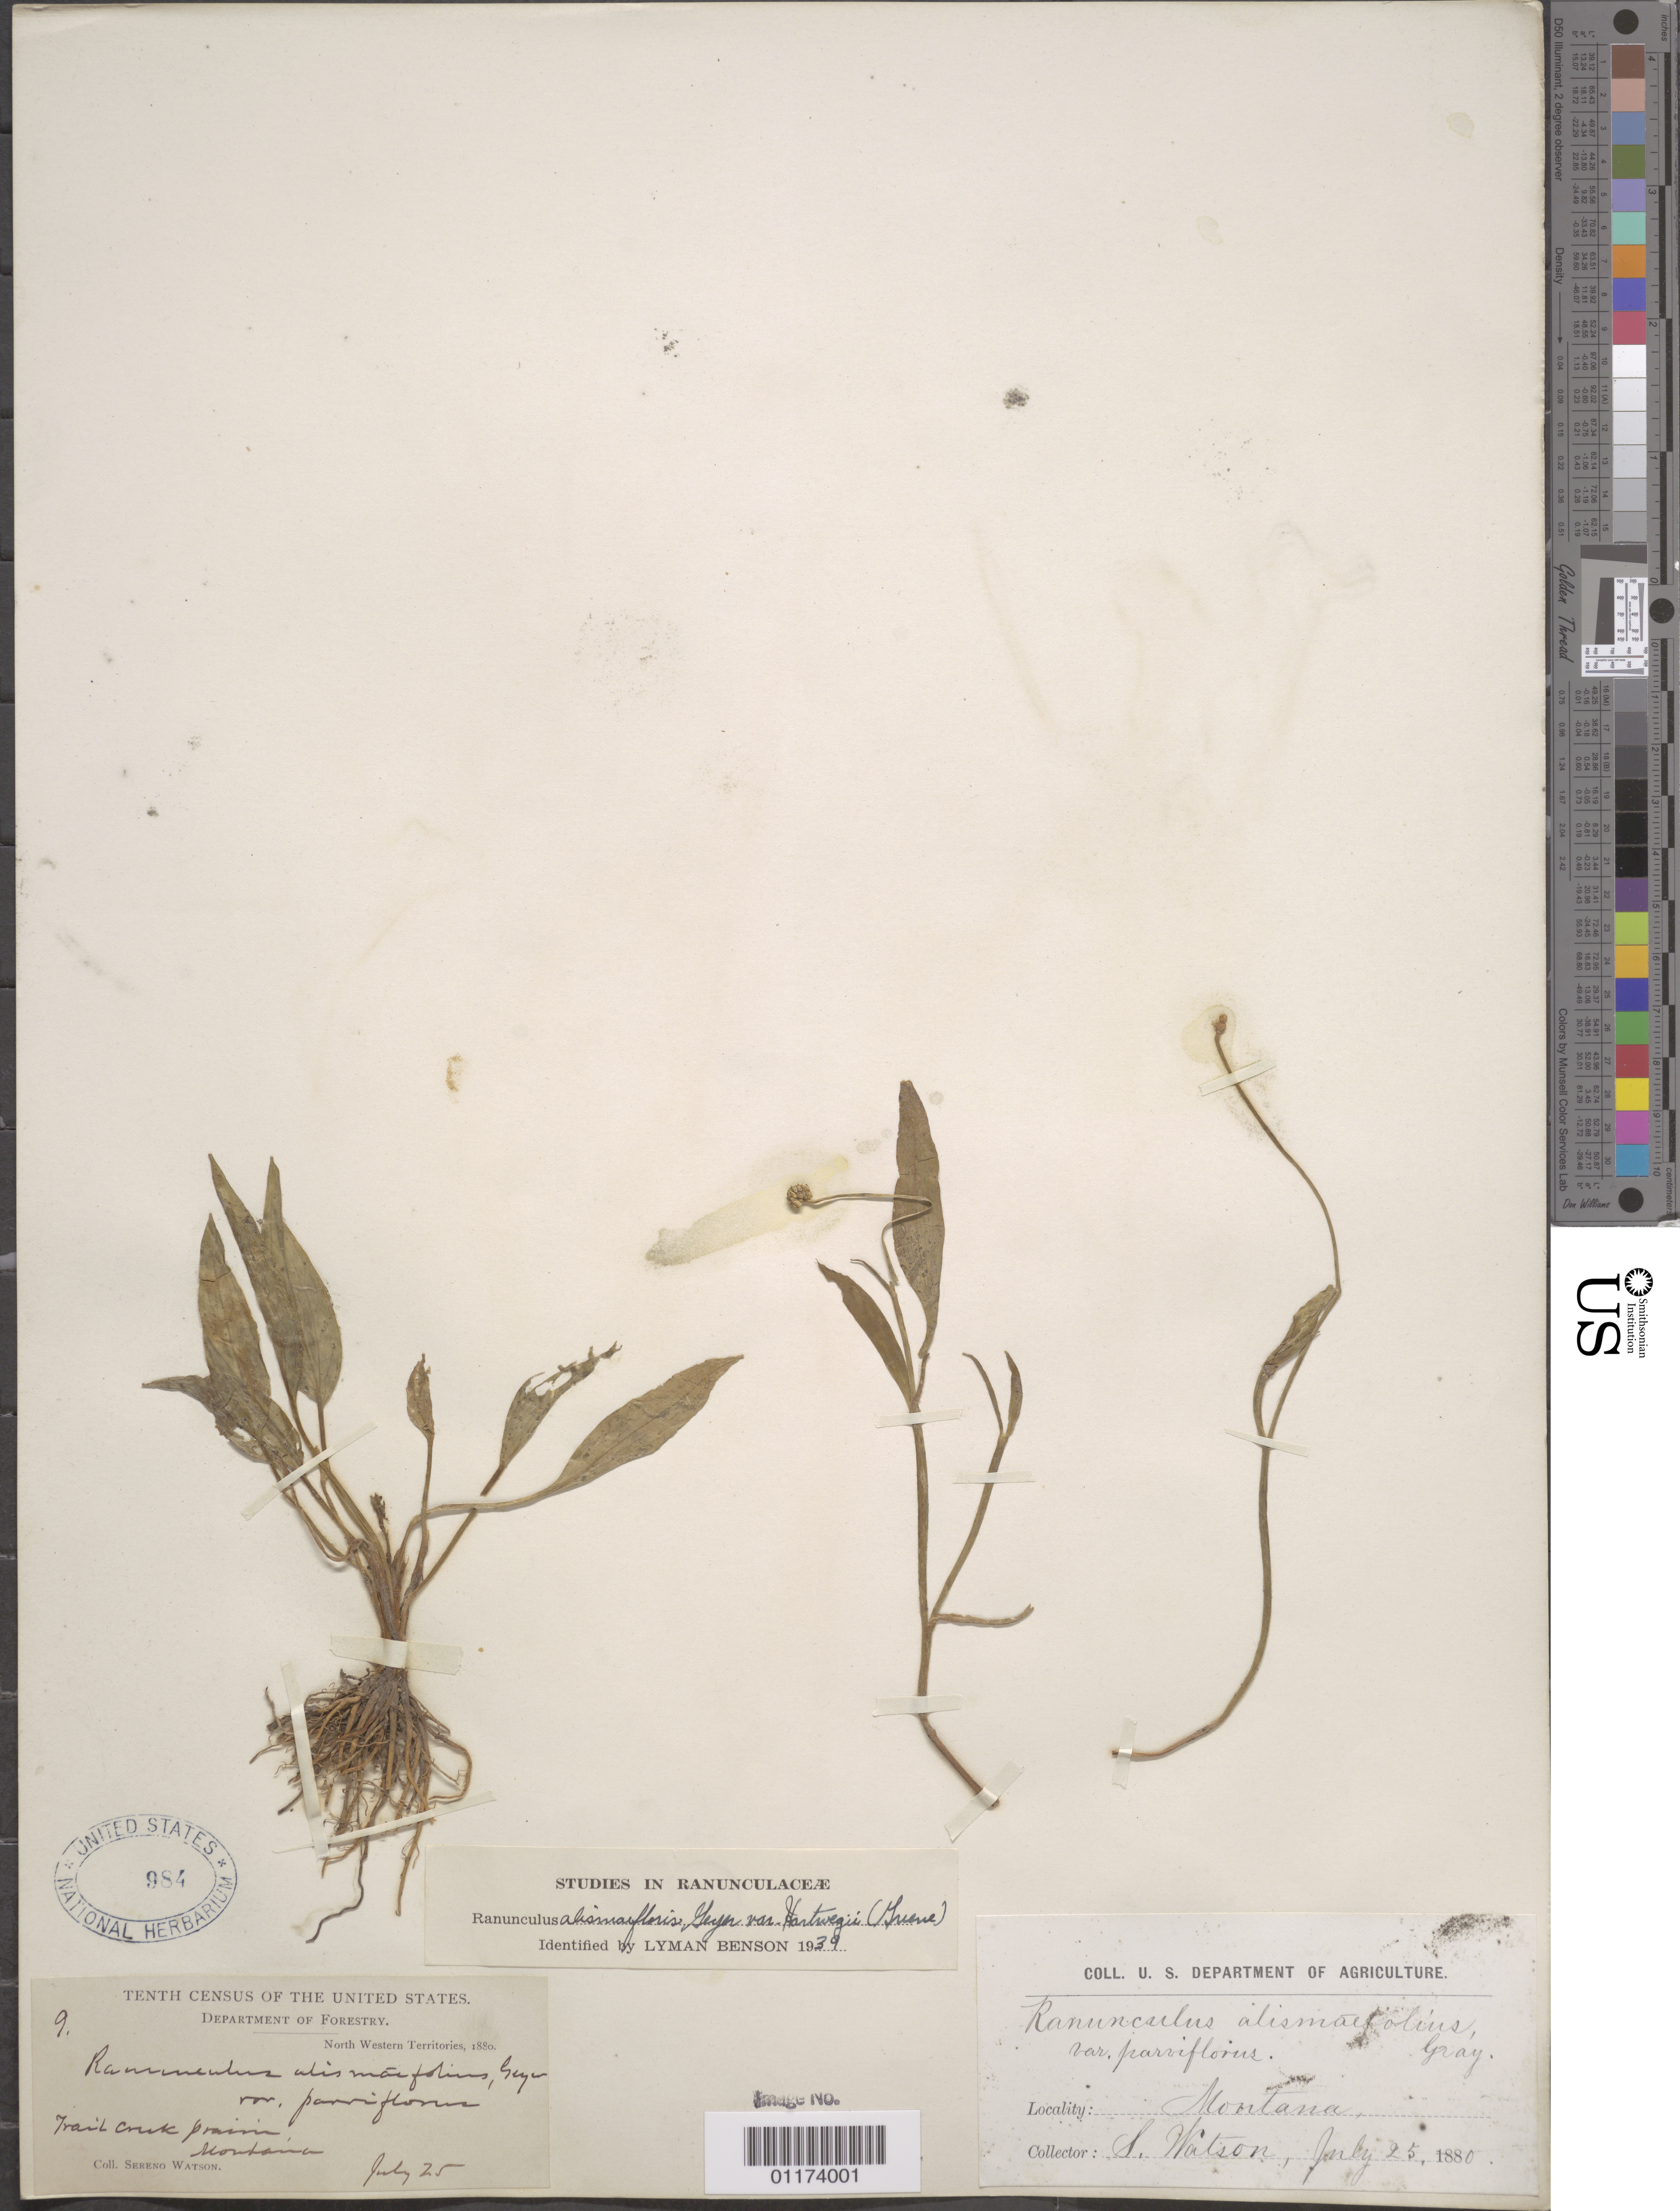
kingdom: Plantae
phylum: Tracheophyta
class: Magnoliopsida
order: Ranunculales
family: Ranunculaceae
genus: Ranunculus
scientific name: Ranunculus alismifolius var. hartwegii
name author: (Greene) Jeps.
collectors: S. Watson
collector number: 9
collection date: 1880-07-25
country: United States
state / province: Montana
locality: Trail Creek Prairie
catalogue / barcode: US 984